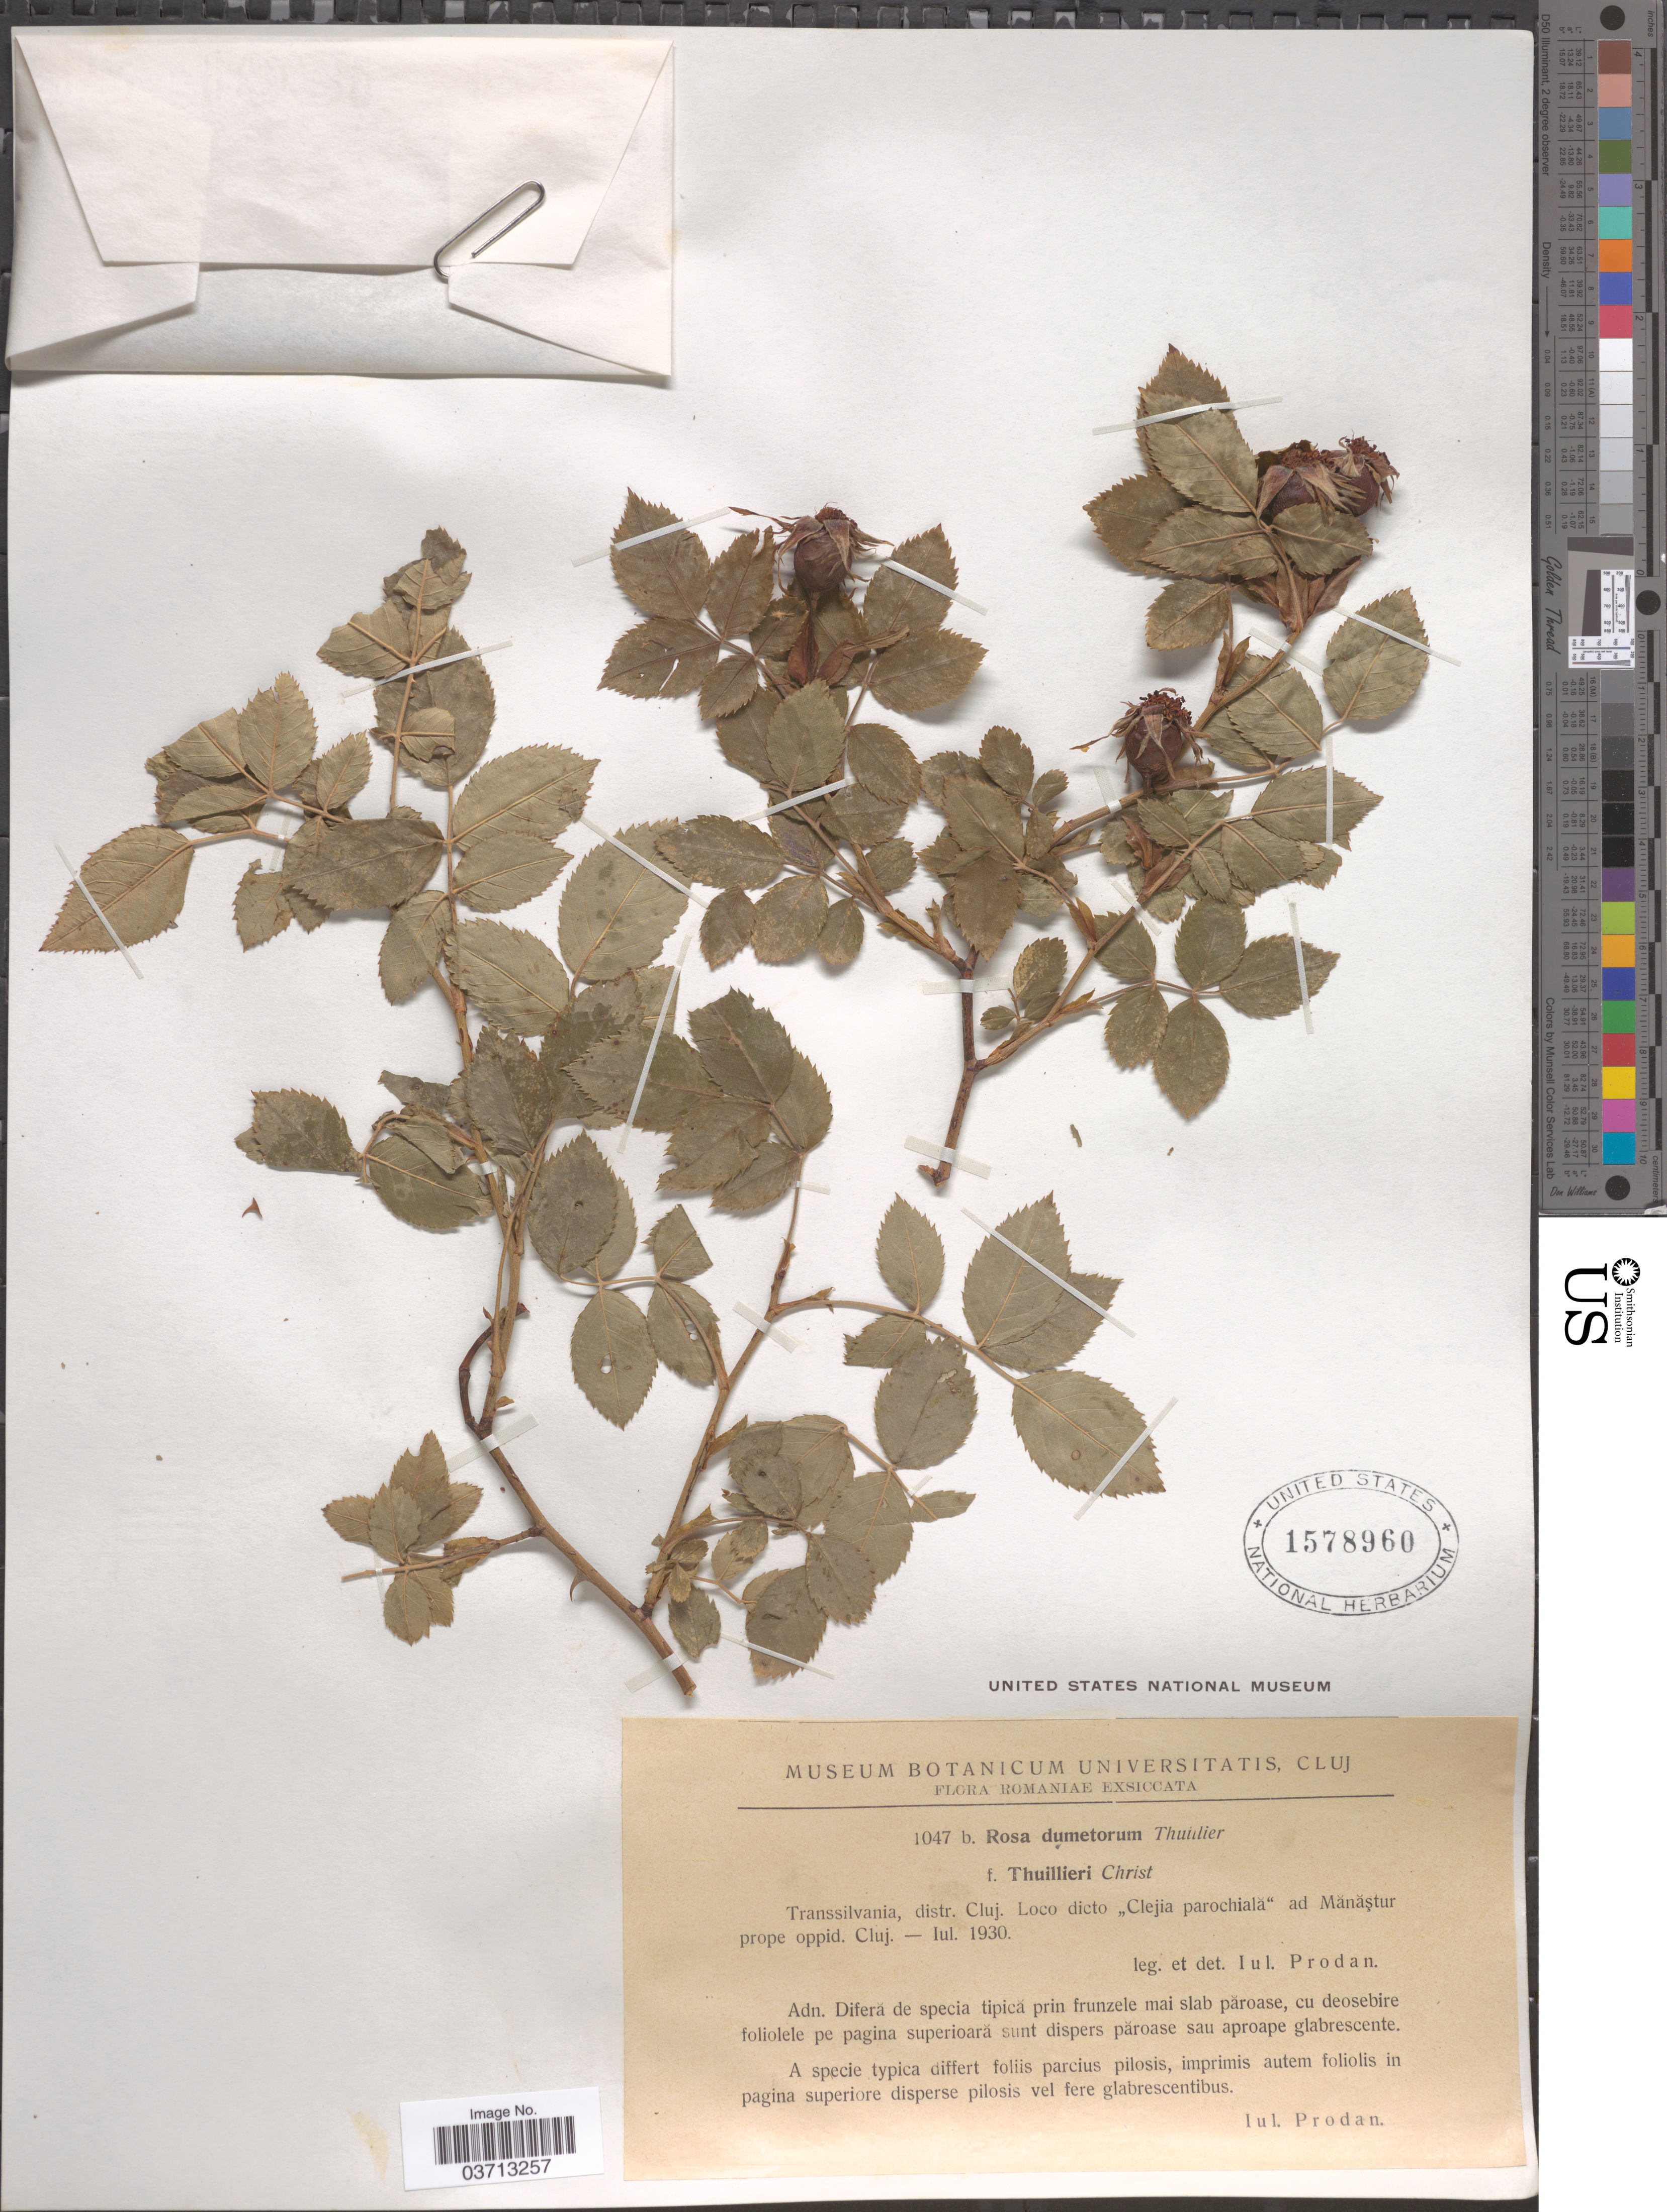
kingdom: Plantae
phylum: Tracheophyta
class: Magnoliopsida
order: Rosales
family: Rosaceae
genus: Rosa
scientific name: Rosa dumetorum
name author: Lange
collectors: J. Prodan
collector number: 1047 b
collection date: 1930-07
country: Romania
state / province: Cluj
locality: Transsilvania, distr. Cluj. Loco dicto "Clejia parochială" ad Mănăştur prope oppid. Cluj.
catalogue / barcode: US 1578960